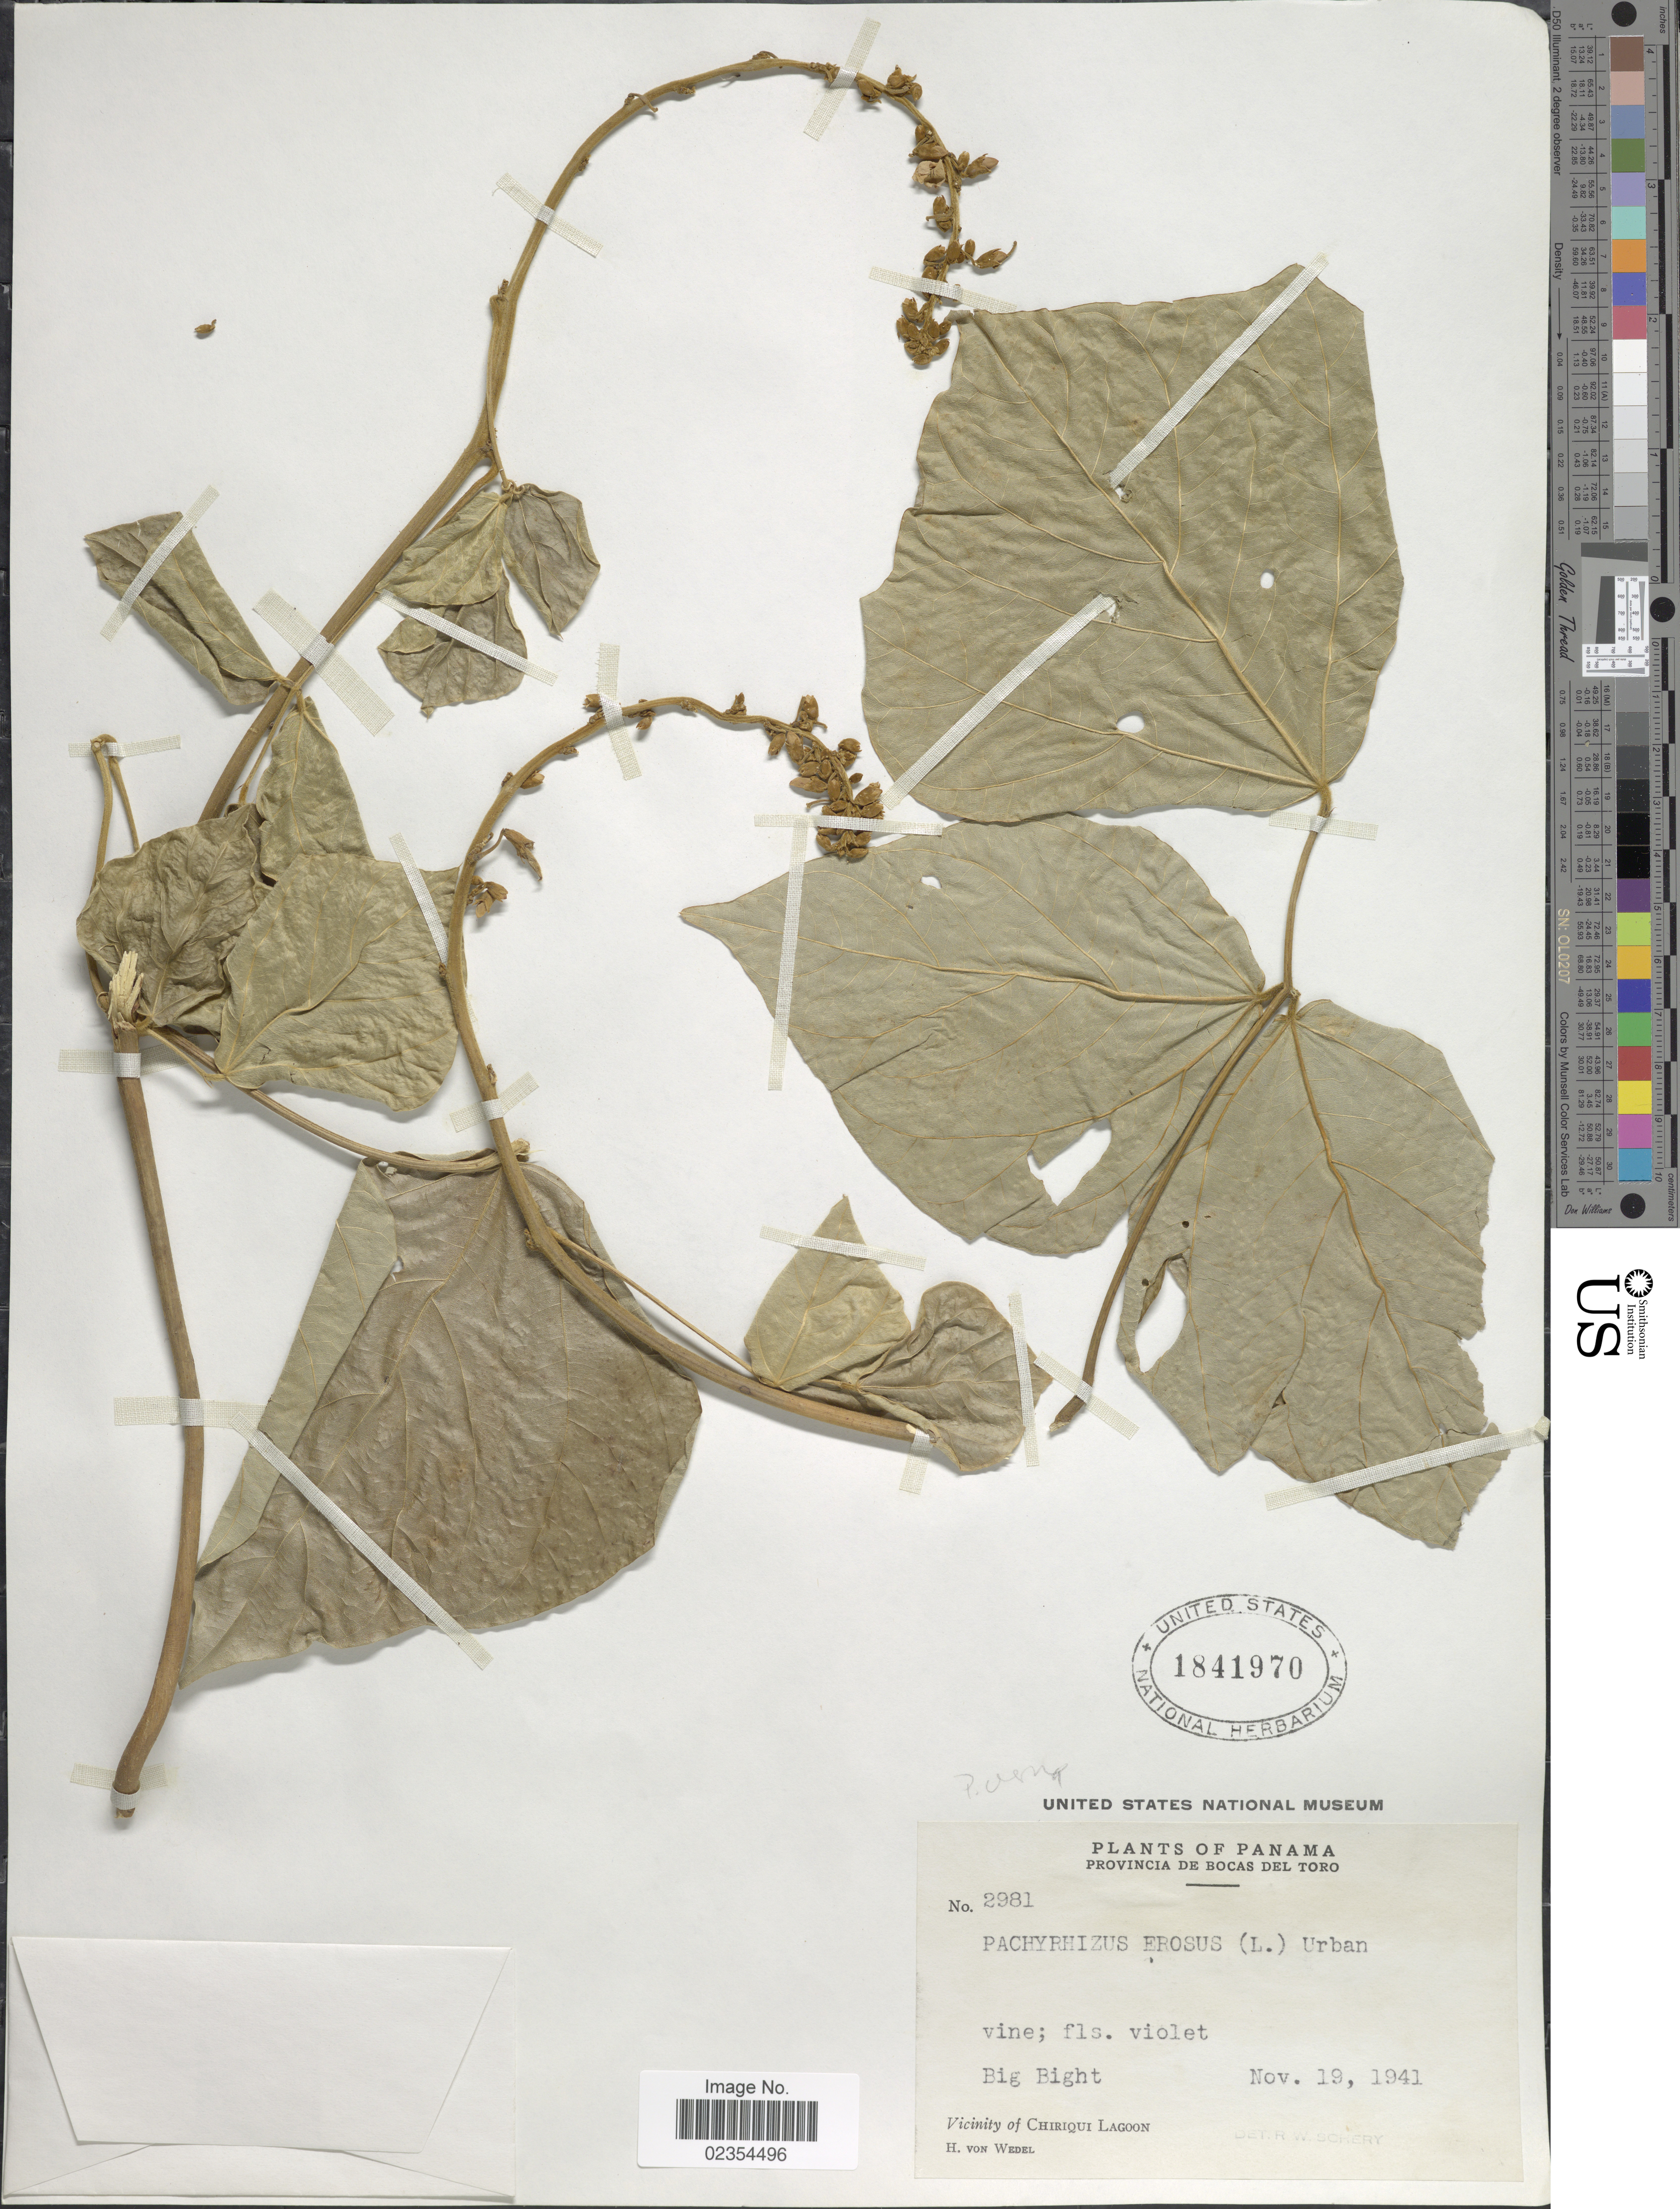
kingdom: Plantae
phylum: Tracheophyta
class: Magnoliopsida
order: Fabales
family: Fabaceae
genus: Pachyrhizus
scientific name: Pachyrhizus erosus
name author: (L.) Urb.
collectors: H. von Wedel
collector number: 2981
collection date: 1941-11-19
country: Panama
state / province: Bocas del Toro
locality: Vicinity of Chiriqui Lagoon. Big Fight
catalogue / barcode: US 1841970